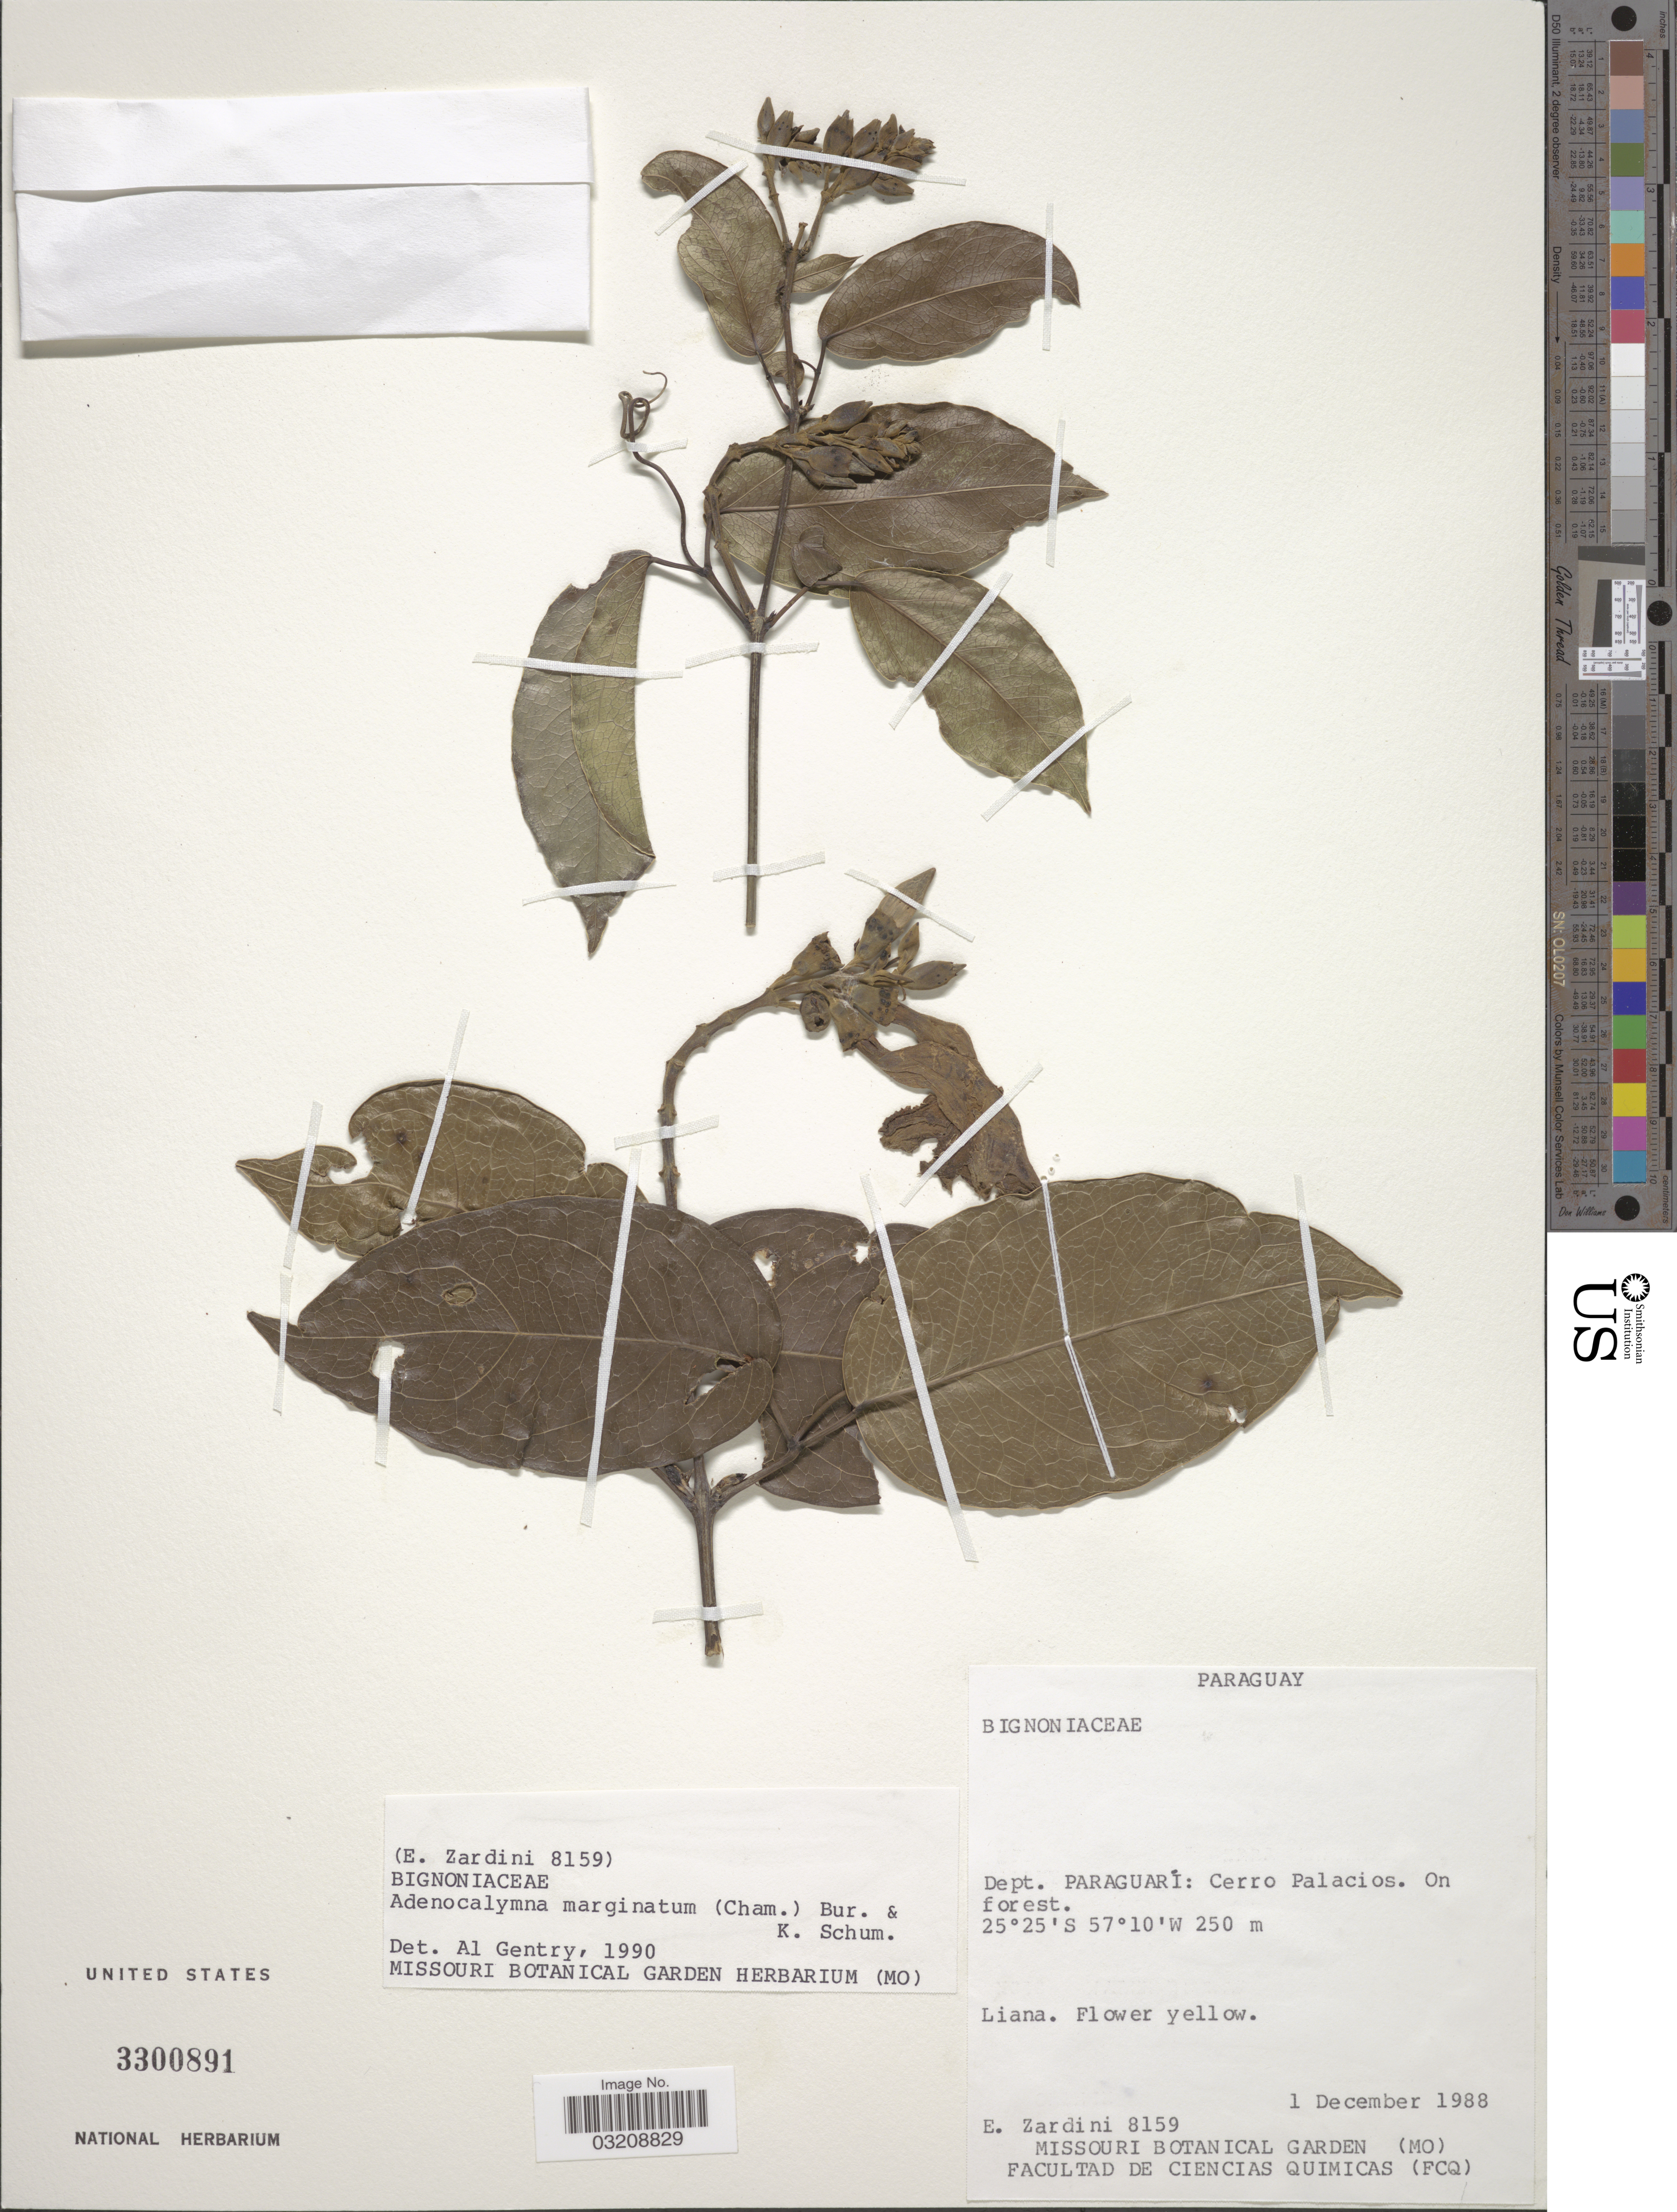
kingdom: Plantae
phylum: Tracheophyta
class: Magnoliopsida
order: Lamiales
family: Bignoniaceae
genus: Adenocalymma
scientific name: Adenocalymma marginatum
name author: (Cham.) DC.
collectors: E. Zardini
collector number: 8159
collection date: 1988-12-01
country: Paraguay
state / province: Paraguari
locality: Dept. Paraguari. Cerro Palacios. On forest.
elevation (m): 250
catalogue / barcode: US 3300891